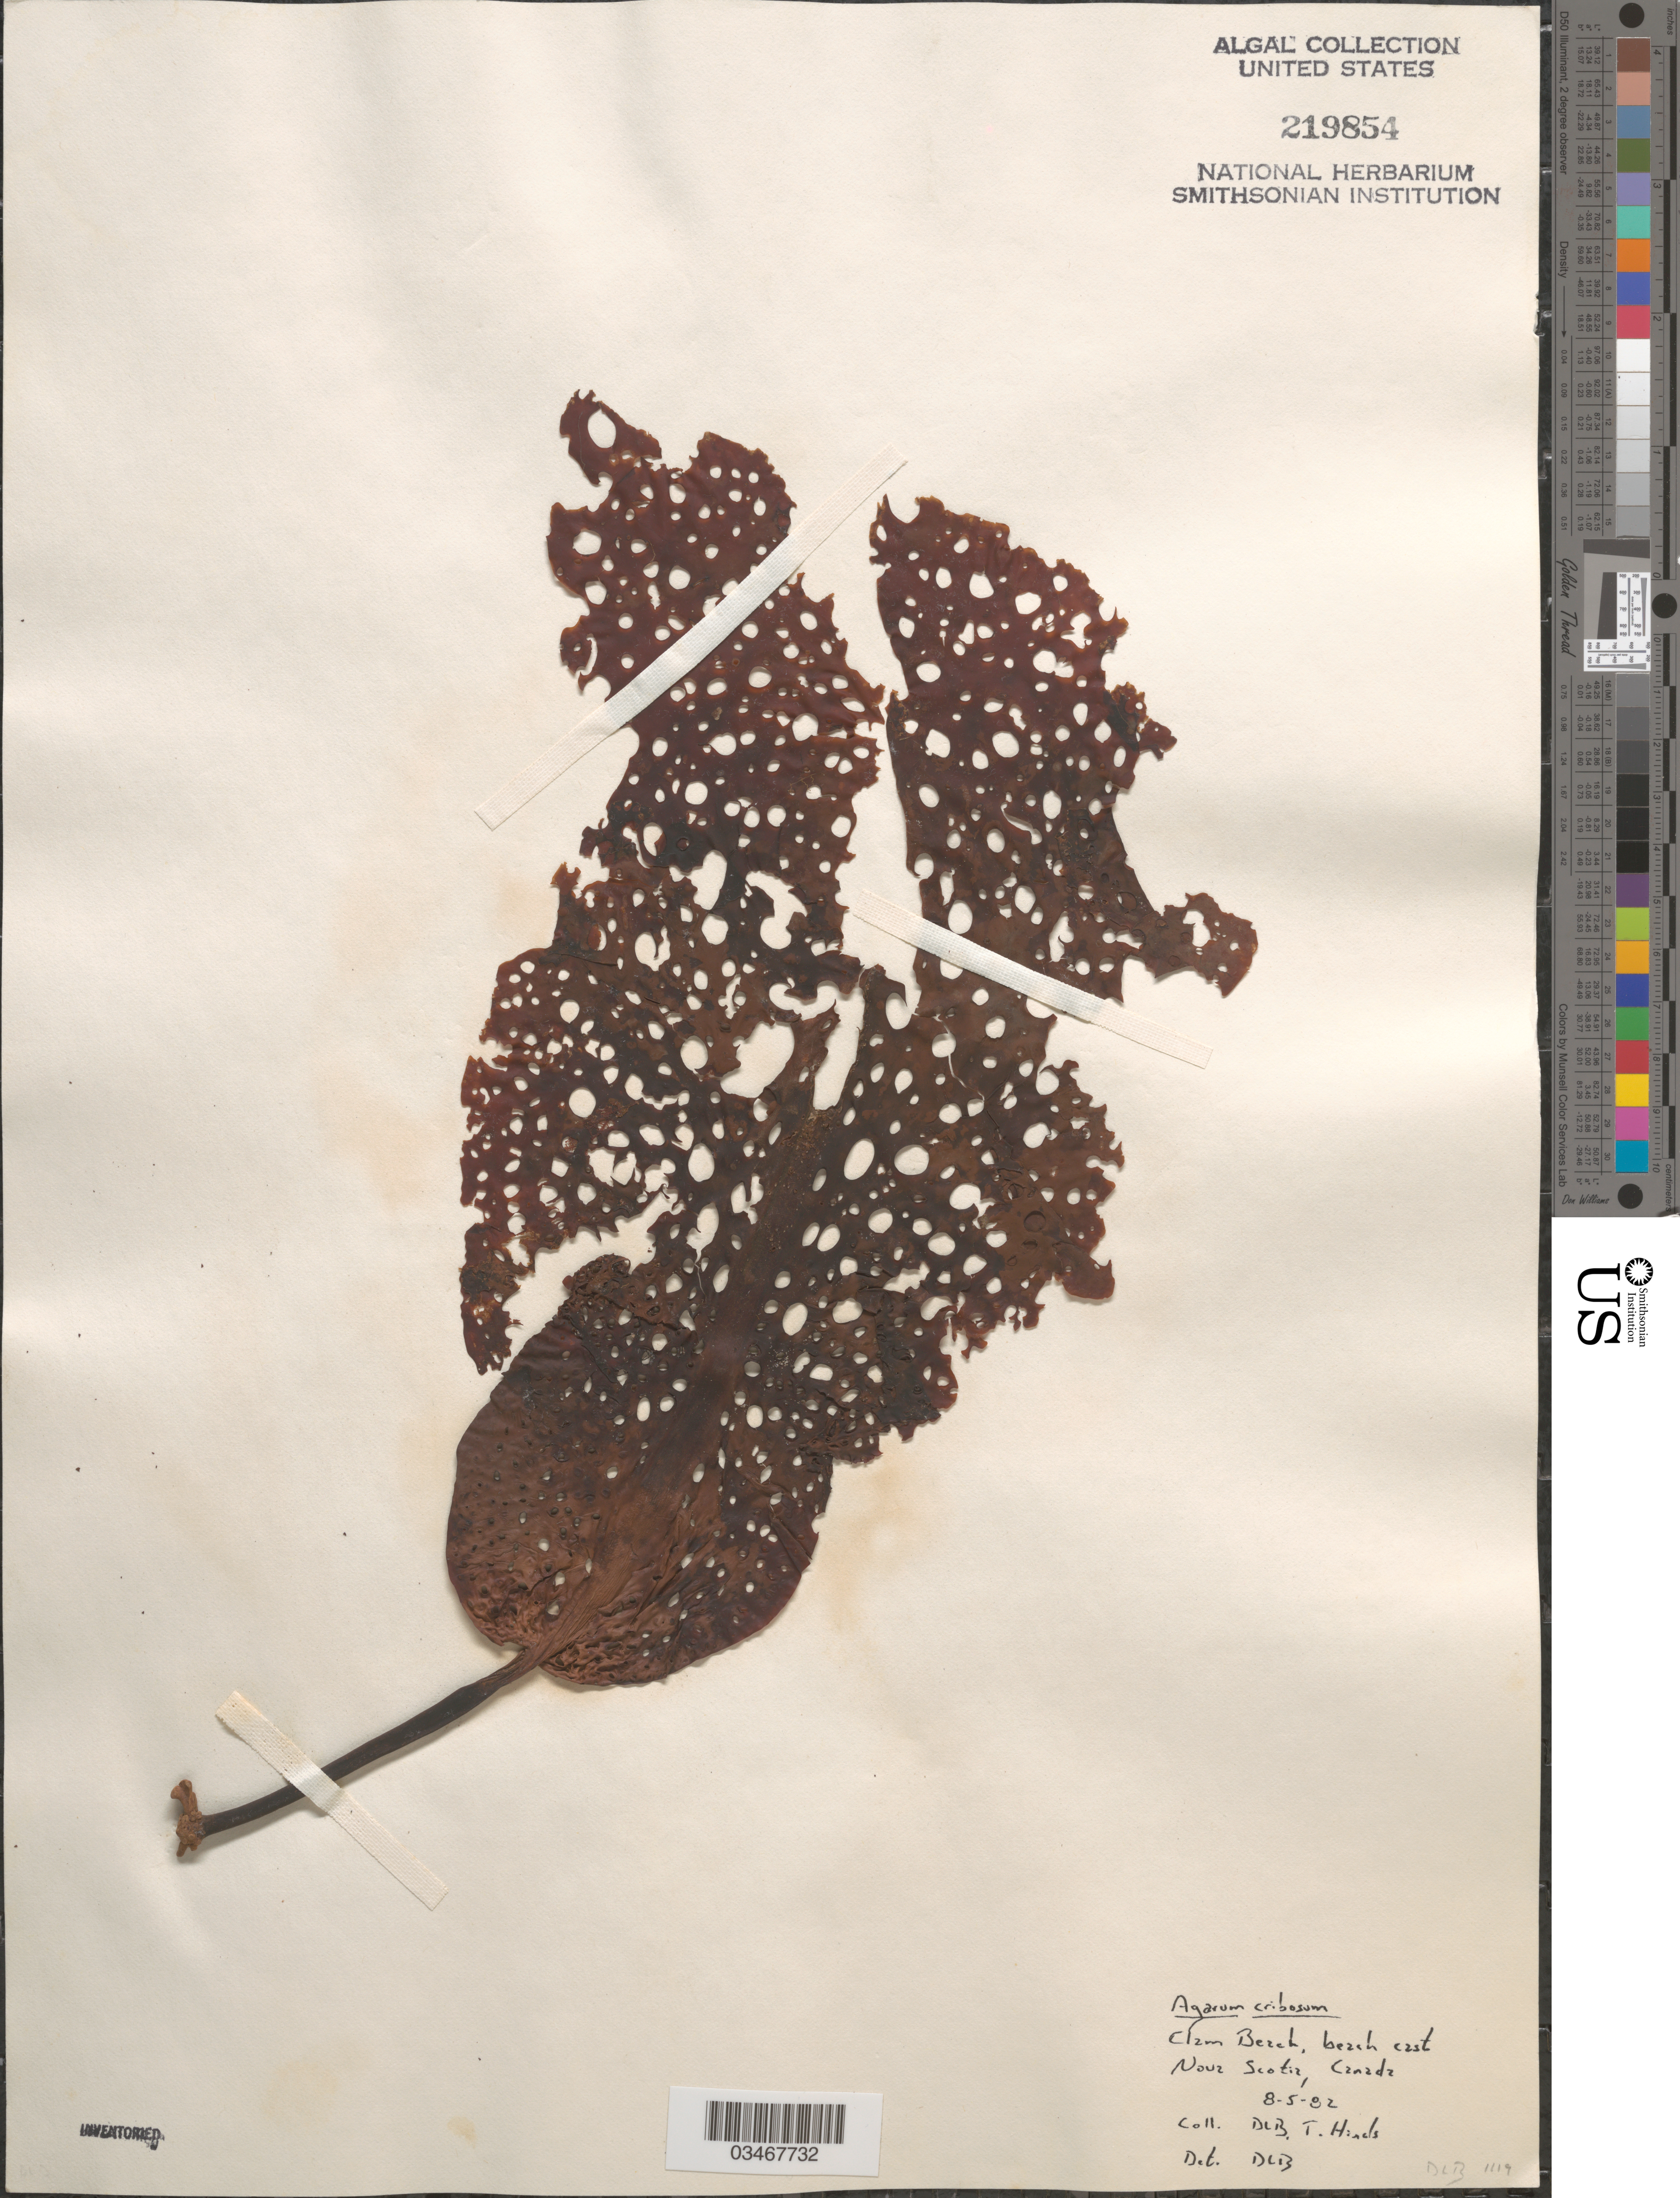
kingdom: Chromista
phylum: Ochrophyta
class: Phaeophyceae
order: Laminariales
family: Costariaceae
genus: Agarum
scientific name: Agarum clathratum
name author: Dumortier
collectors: D.L. Ballantine & T. Hinds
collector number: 1119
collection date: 1982-08-05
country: Canada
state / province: Nova Scotia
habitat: Beach cast.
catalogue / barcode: US 219854